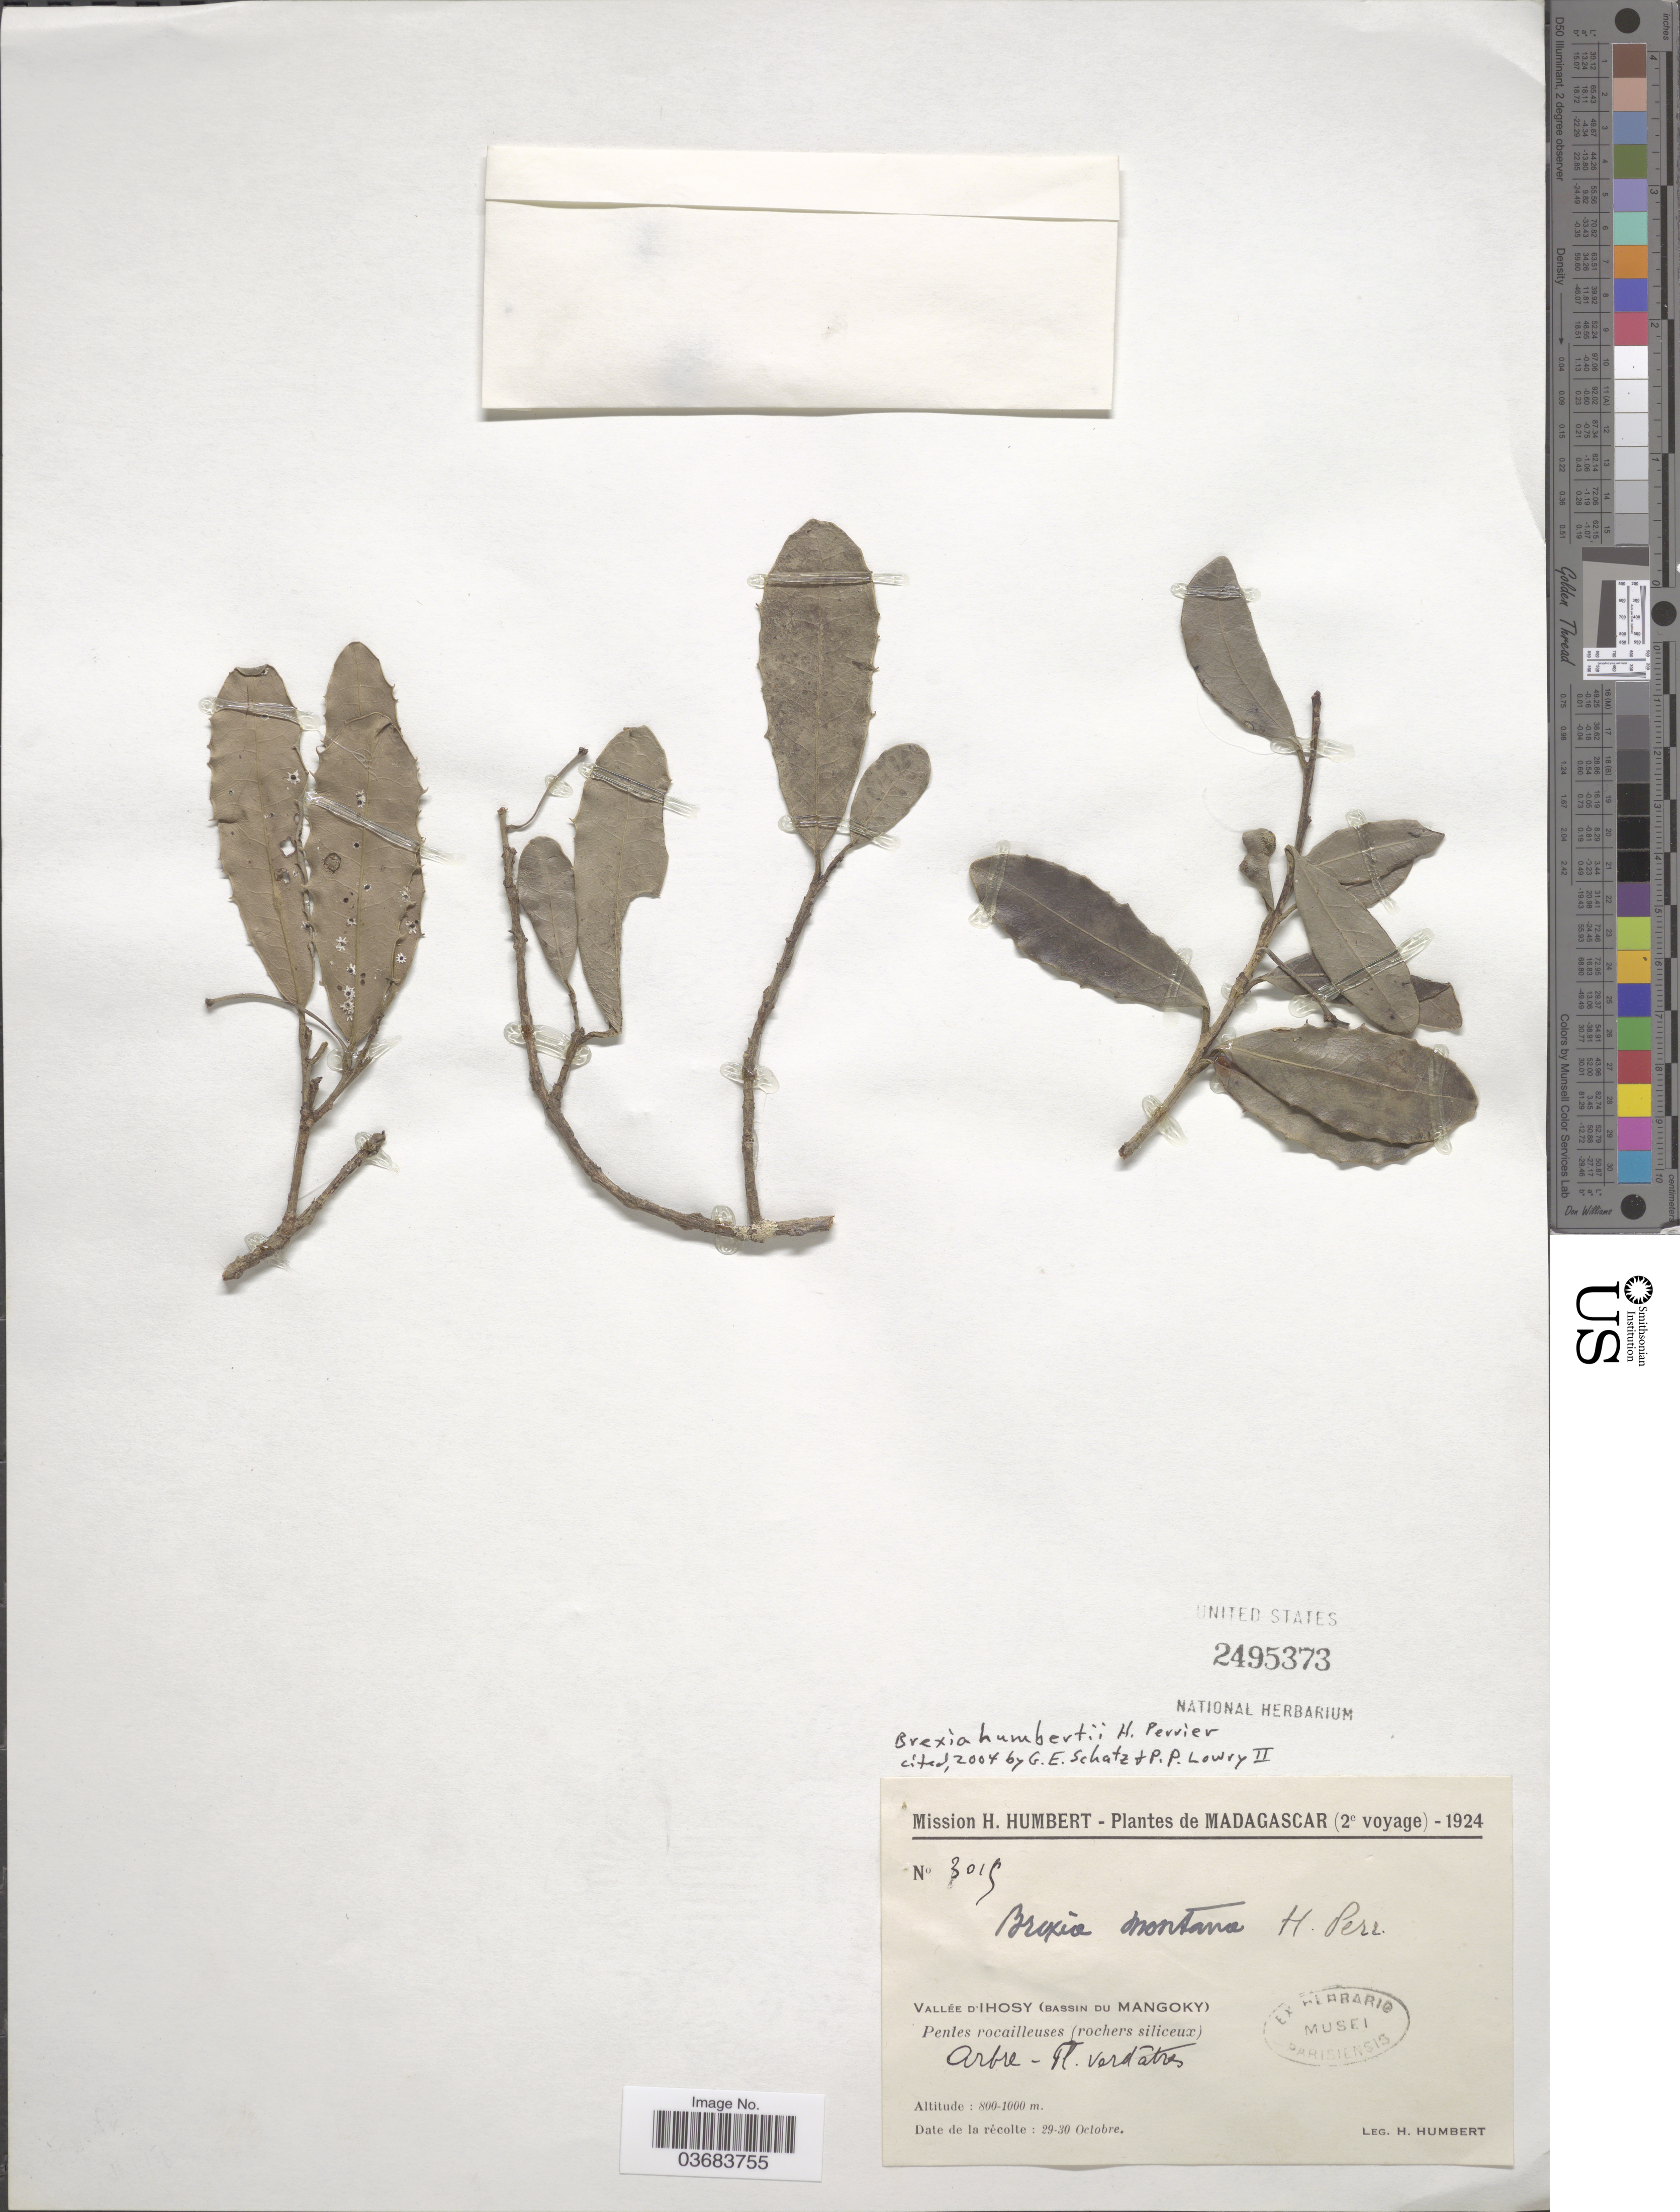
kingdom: Plantae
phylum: Tracheophyta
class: Magnoliopsida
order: Celastrales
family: Celastraceae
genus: Brexia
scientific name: Brexia humbertii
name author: H. Perrier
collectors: H. Humbert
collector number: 3015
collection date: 1924-10-29/1924-10-30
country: Madagascar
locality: (2e Voyage) - 1924. Vallée D'Ihosy (Bassin Du Mangoky). Pentes rocailleuses (rochers siliceux).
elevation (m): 800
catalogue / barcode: US 2495373